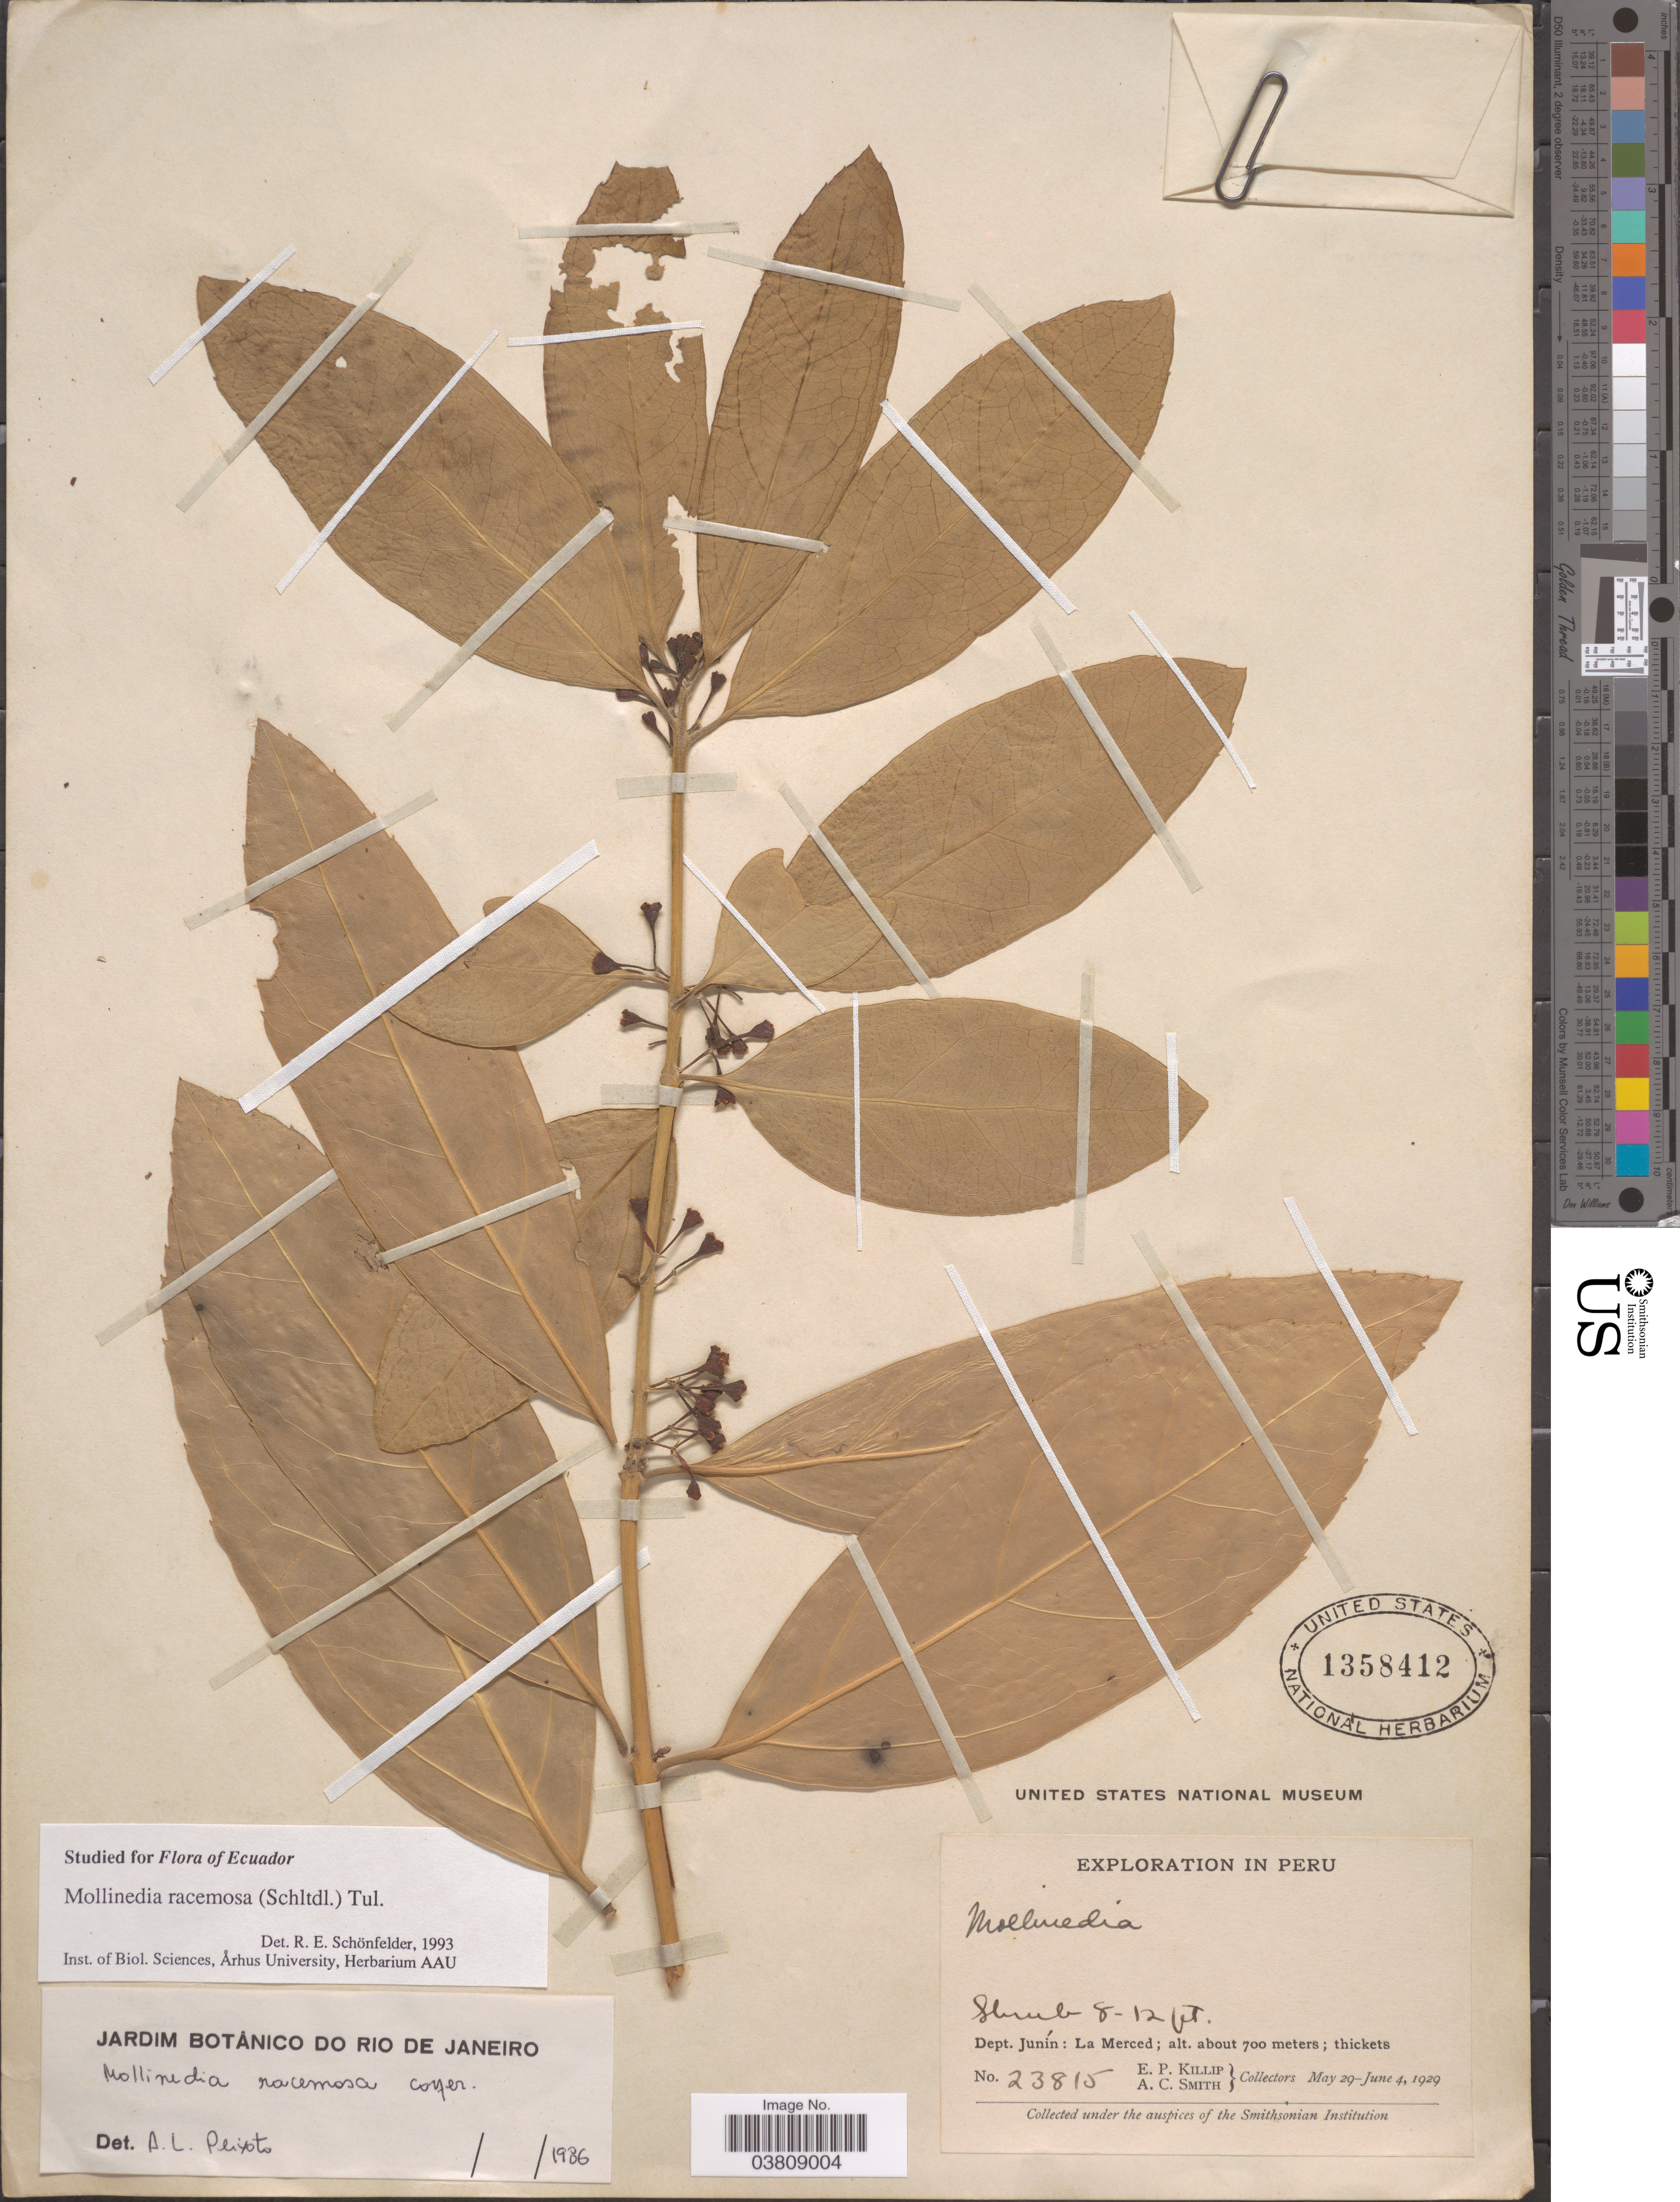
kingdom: Plantae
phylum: Tracheophyta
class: Magnoliopsida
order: Laurales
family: Monimiaceae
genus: Mollinedia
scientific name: Mollinedia racemosa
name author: (Schltdl.) Tul.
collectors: E. P. Killip & A. C. Smith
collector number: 23815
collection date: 1929-05-29/1929-06-04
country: Peru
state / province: Junín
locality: Dept. Junín: La Merced.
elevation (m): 700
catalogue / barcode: US 1358412